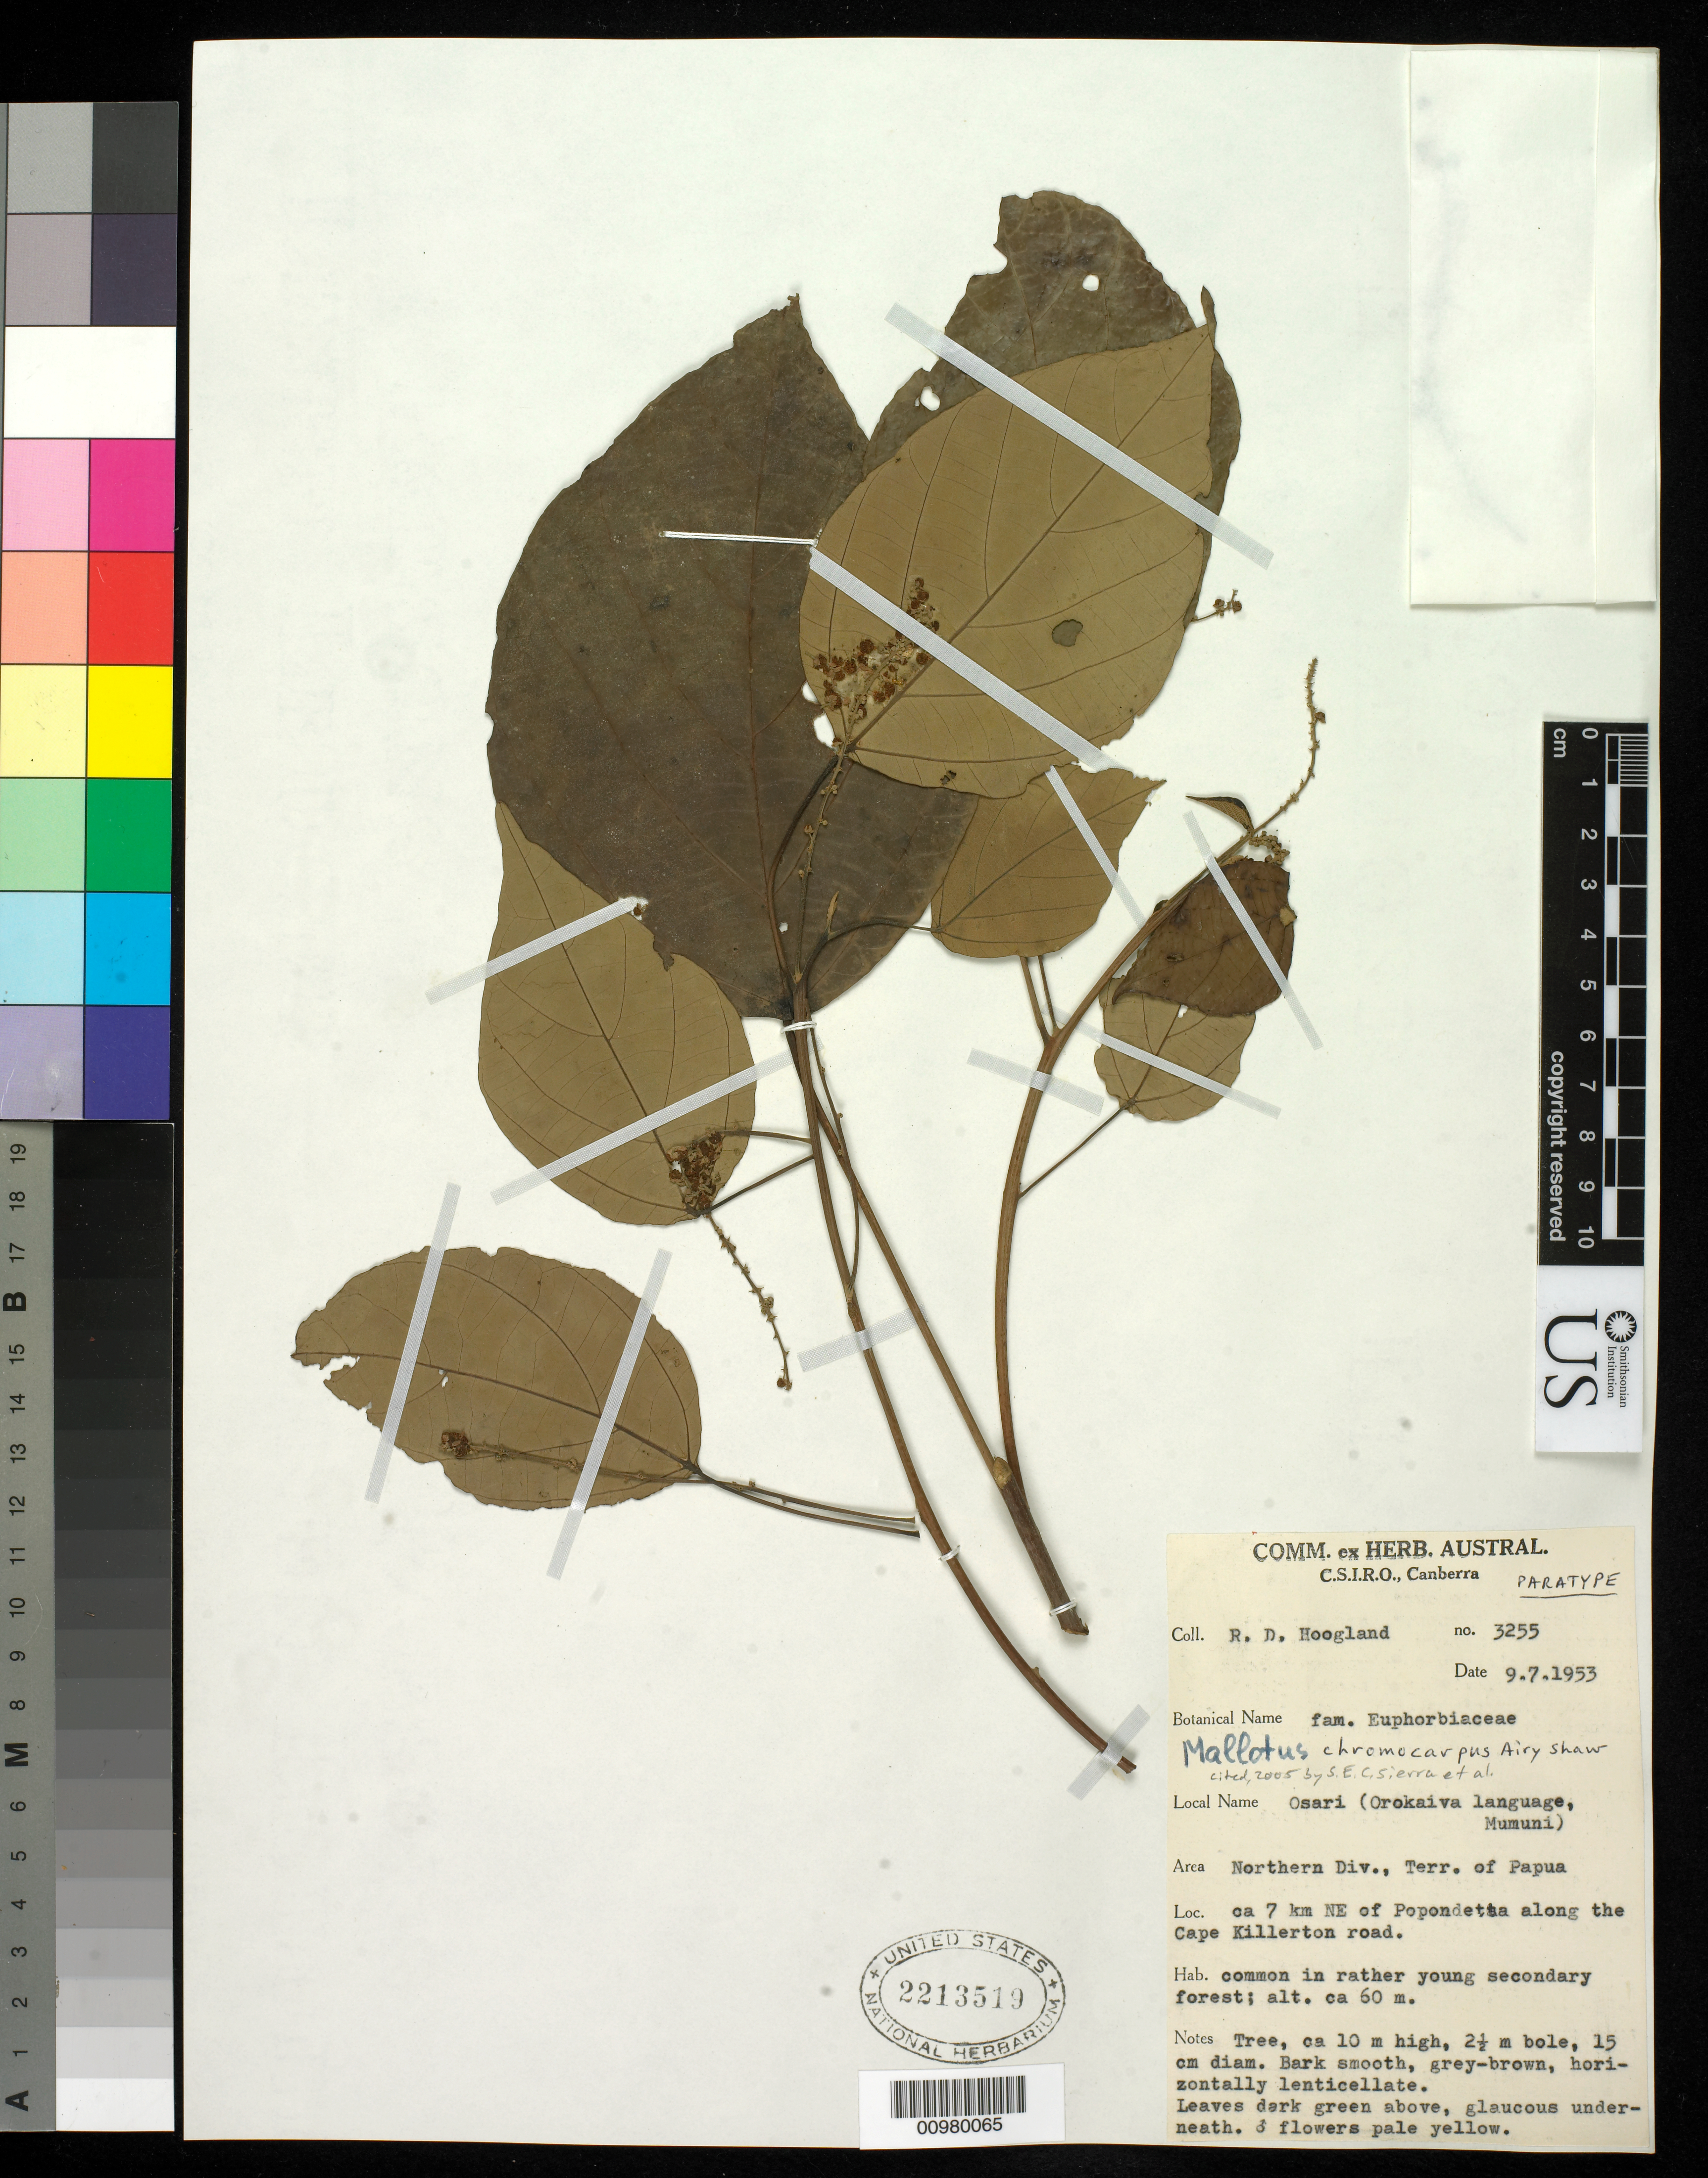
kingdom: Plantae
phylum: Tracheophyta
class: Magnoliopsida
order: Malpighiales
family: Euphorbiaceae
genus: Mallotus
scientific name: Mallotus chromocarpus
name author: Airy Shaw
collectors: R. D. Hoogland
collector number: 3255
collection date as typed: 09 Jul 1953 or 07 Sep 1953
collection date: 1953-07-09 or 1953-09-07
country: Papua New Guinea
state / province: Northern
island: New Guinea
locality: ca 7 km NE of Popondetta along the Cape Killerton Road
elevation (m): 60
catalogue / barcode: US 2213519